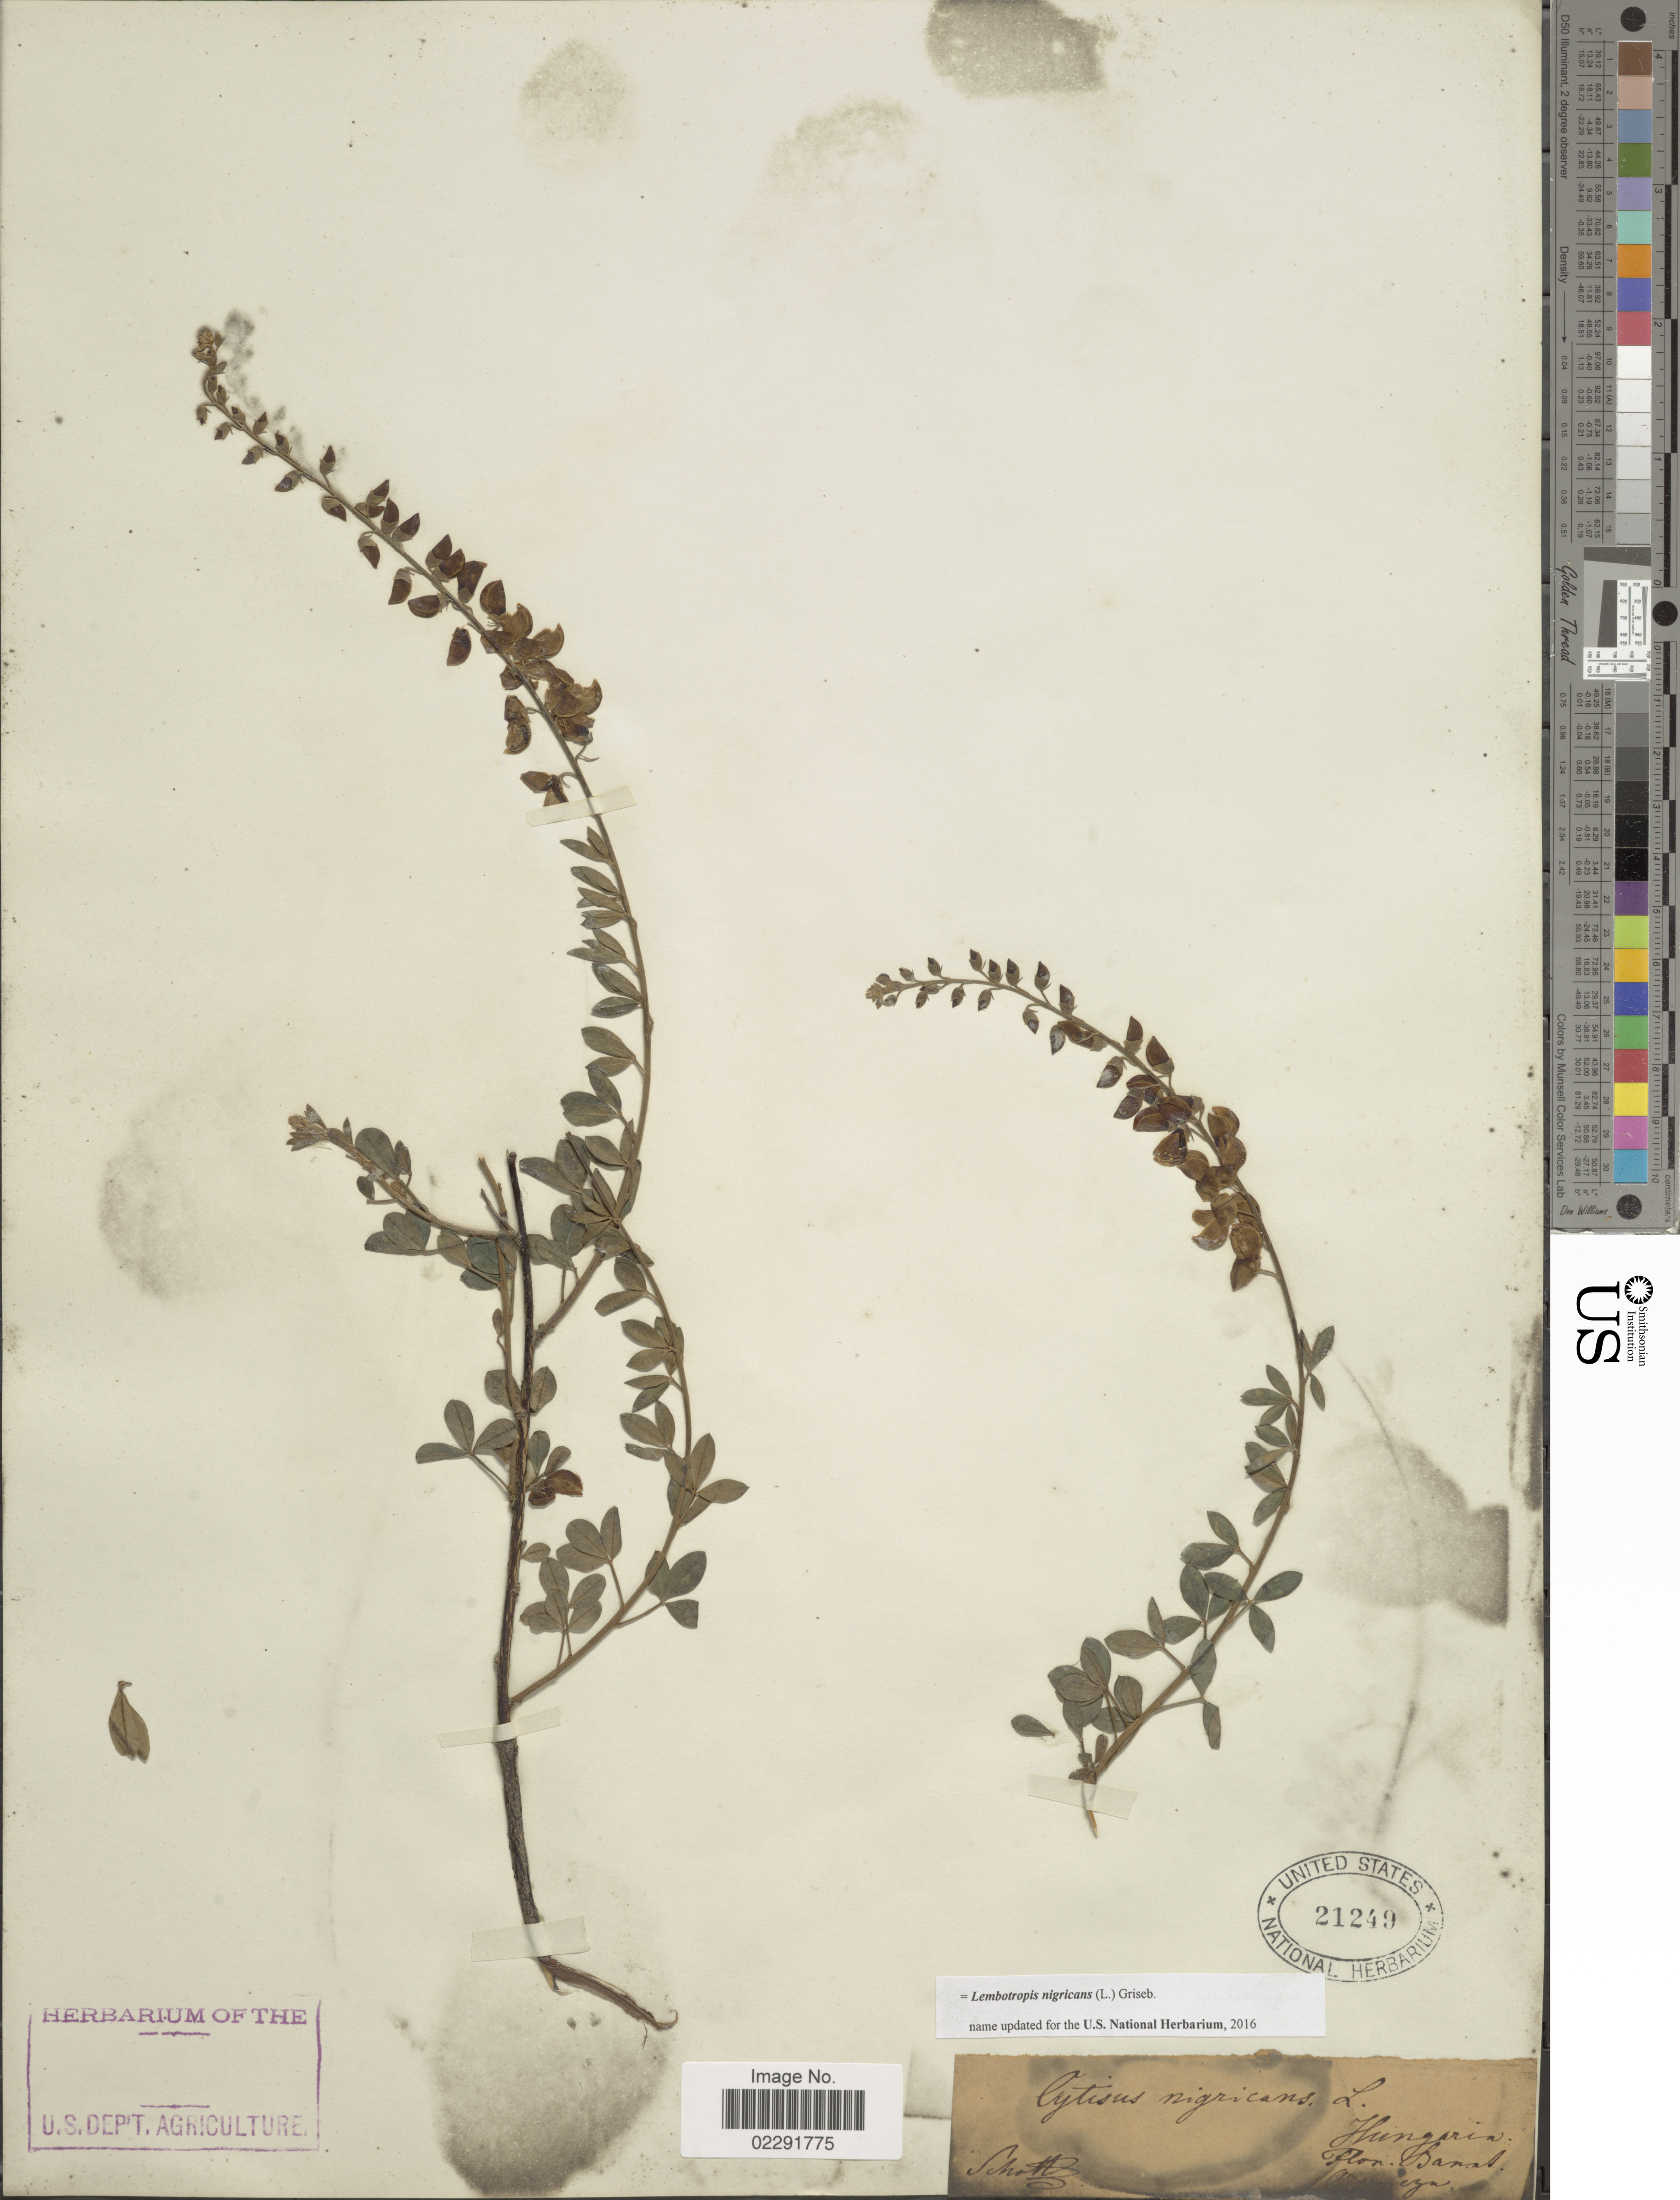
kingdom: Plantae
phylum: Tracheophyta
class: Magnoliopsida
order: Fabales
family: Fabaceae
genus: Lembotropis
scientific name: Lembotropis nigricans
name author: (L.) Griseb.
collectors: Schott, --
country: Romania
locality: Hungaria, Flor. Banat, Oravicza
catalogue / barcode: US 21249